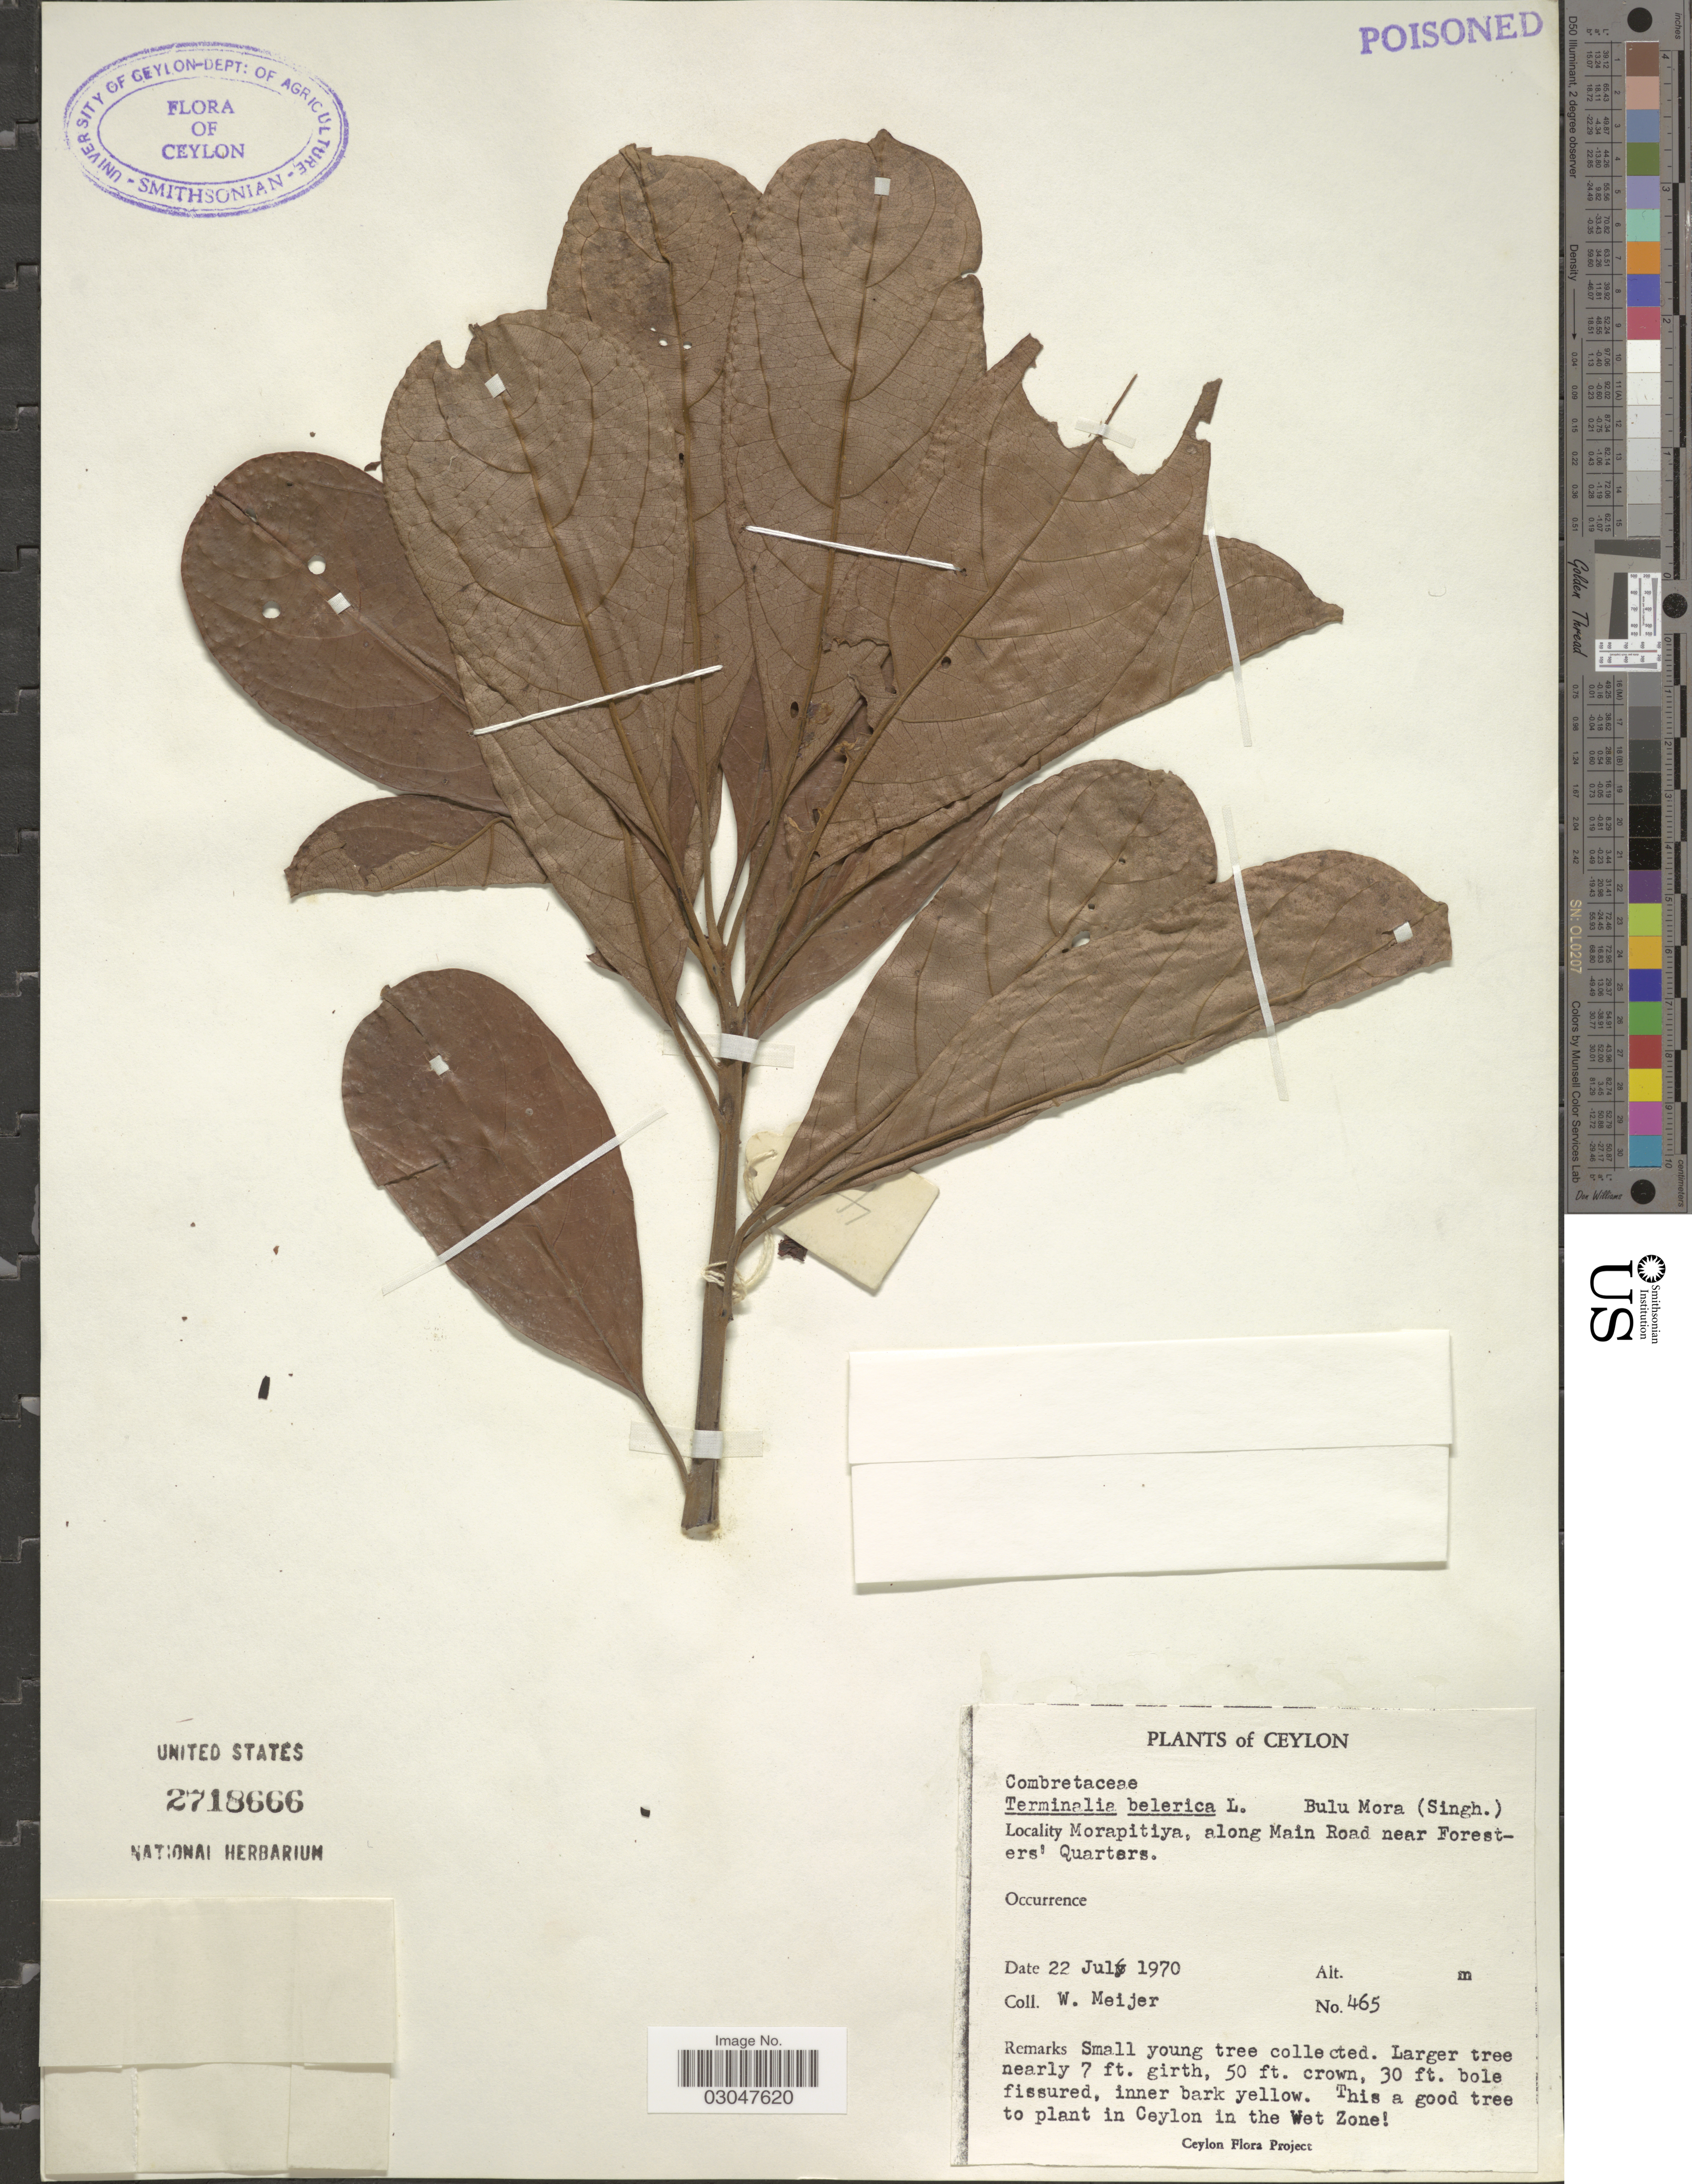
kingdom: Plantae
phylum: Tracheophyta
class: Magnoliopsida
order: Myrtales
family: Combretaceae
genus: Terminalia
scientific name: Terminalia bellirica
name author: (Gaertn.) Roxb.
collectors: W. Meijer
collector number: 465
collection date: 1970-07-22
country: Sri Lanka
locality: Ceylon. Morapitiya, along Main Road near Foresters' Quarters.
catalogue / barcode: US 2718666